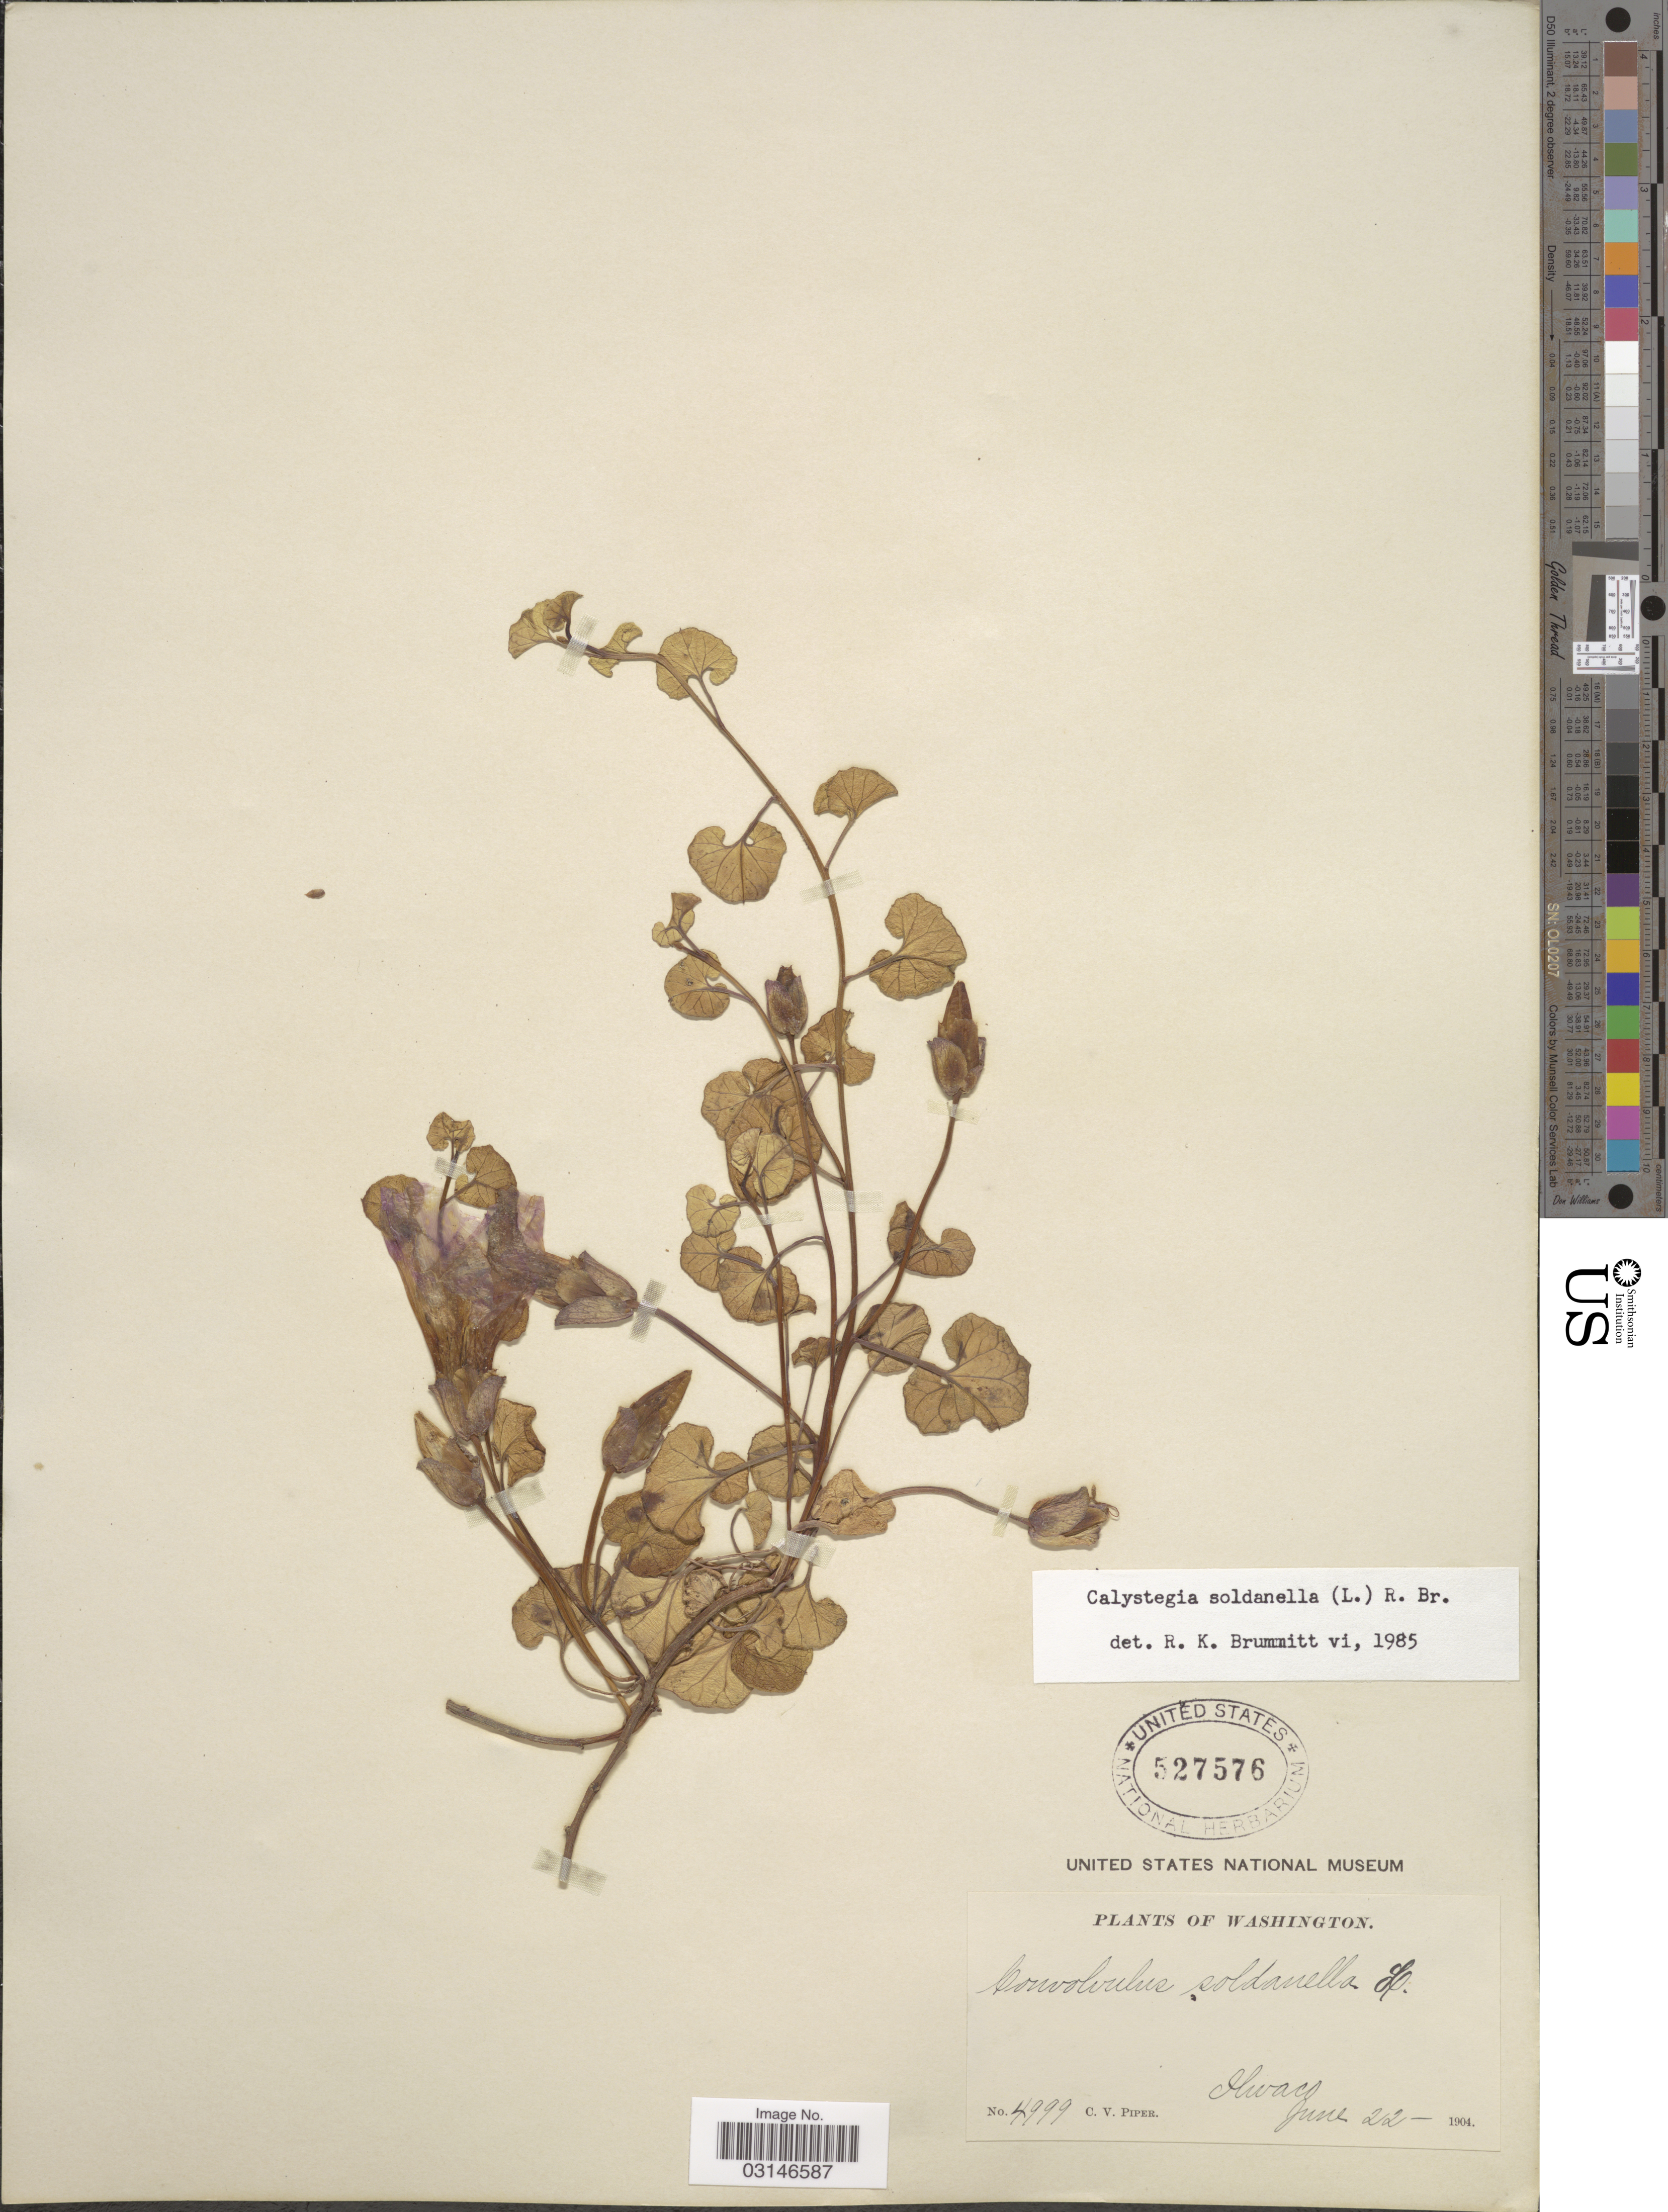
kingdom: Plantae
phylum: Tracheophyta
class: Magnoliopsida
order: Solanales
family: Convolvulaceae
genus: Calystegia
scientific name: Calystegia soldanella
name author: (L.) R. Br.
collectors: C. V. Piper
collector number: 4999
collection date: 1904-06-22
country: United States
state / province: Washington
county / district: Pacific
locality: Ilwaco.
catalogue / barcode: US 527576